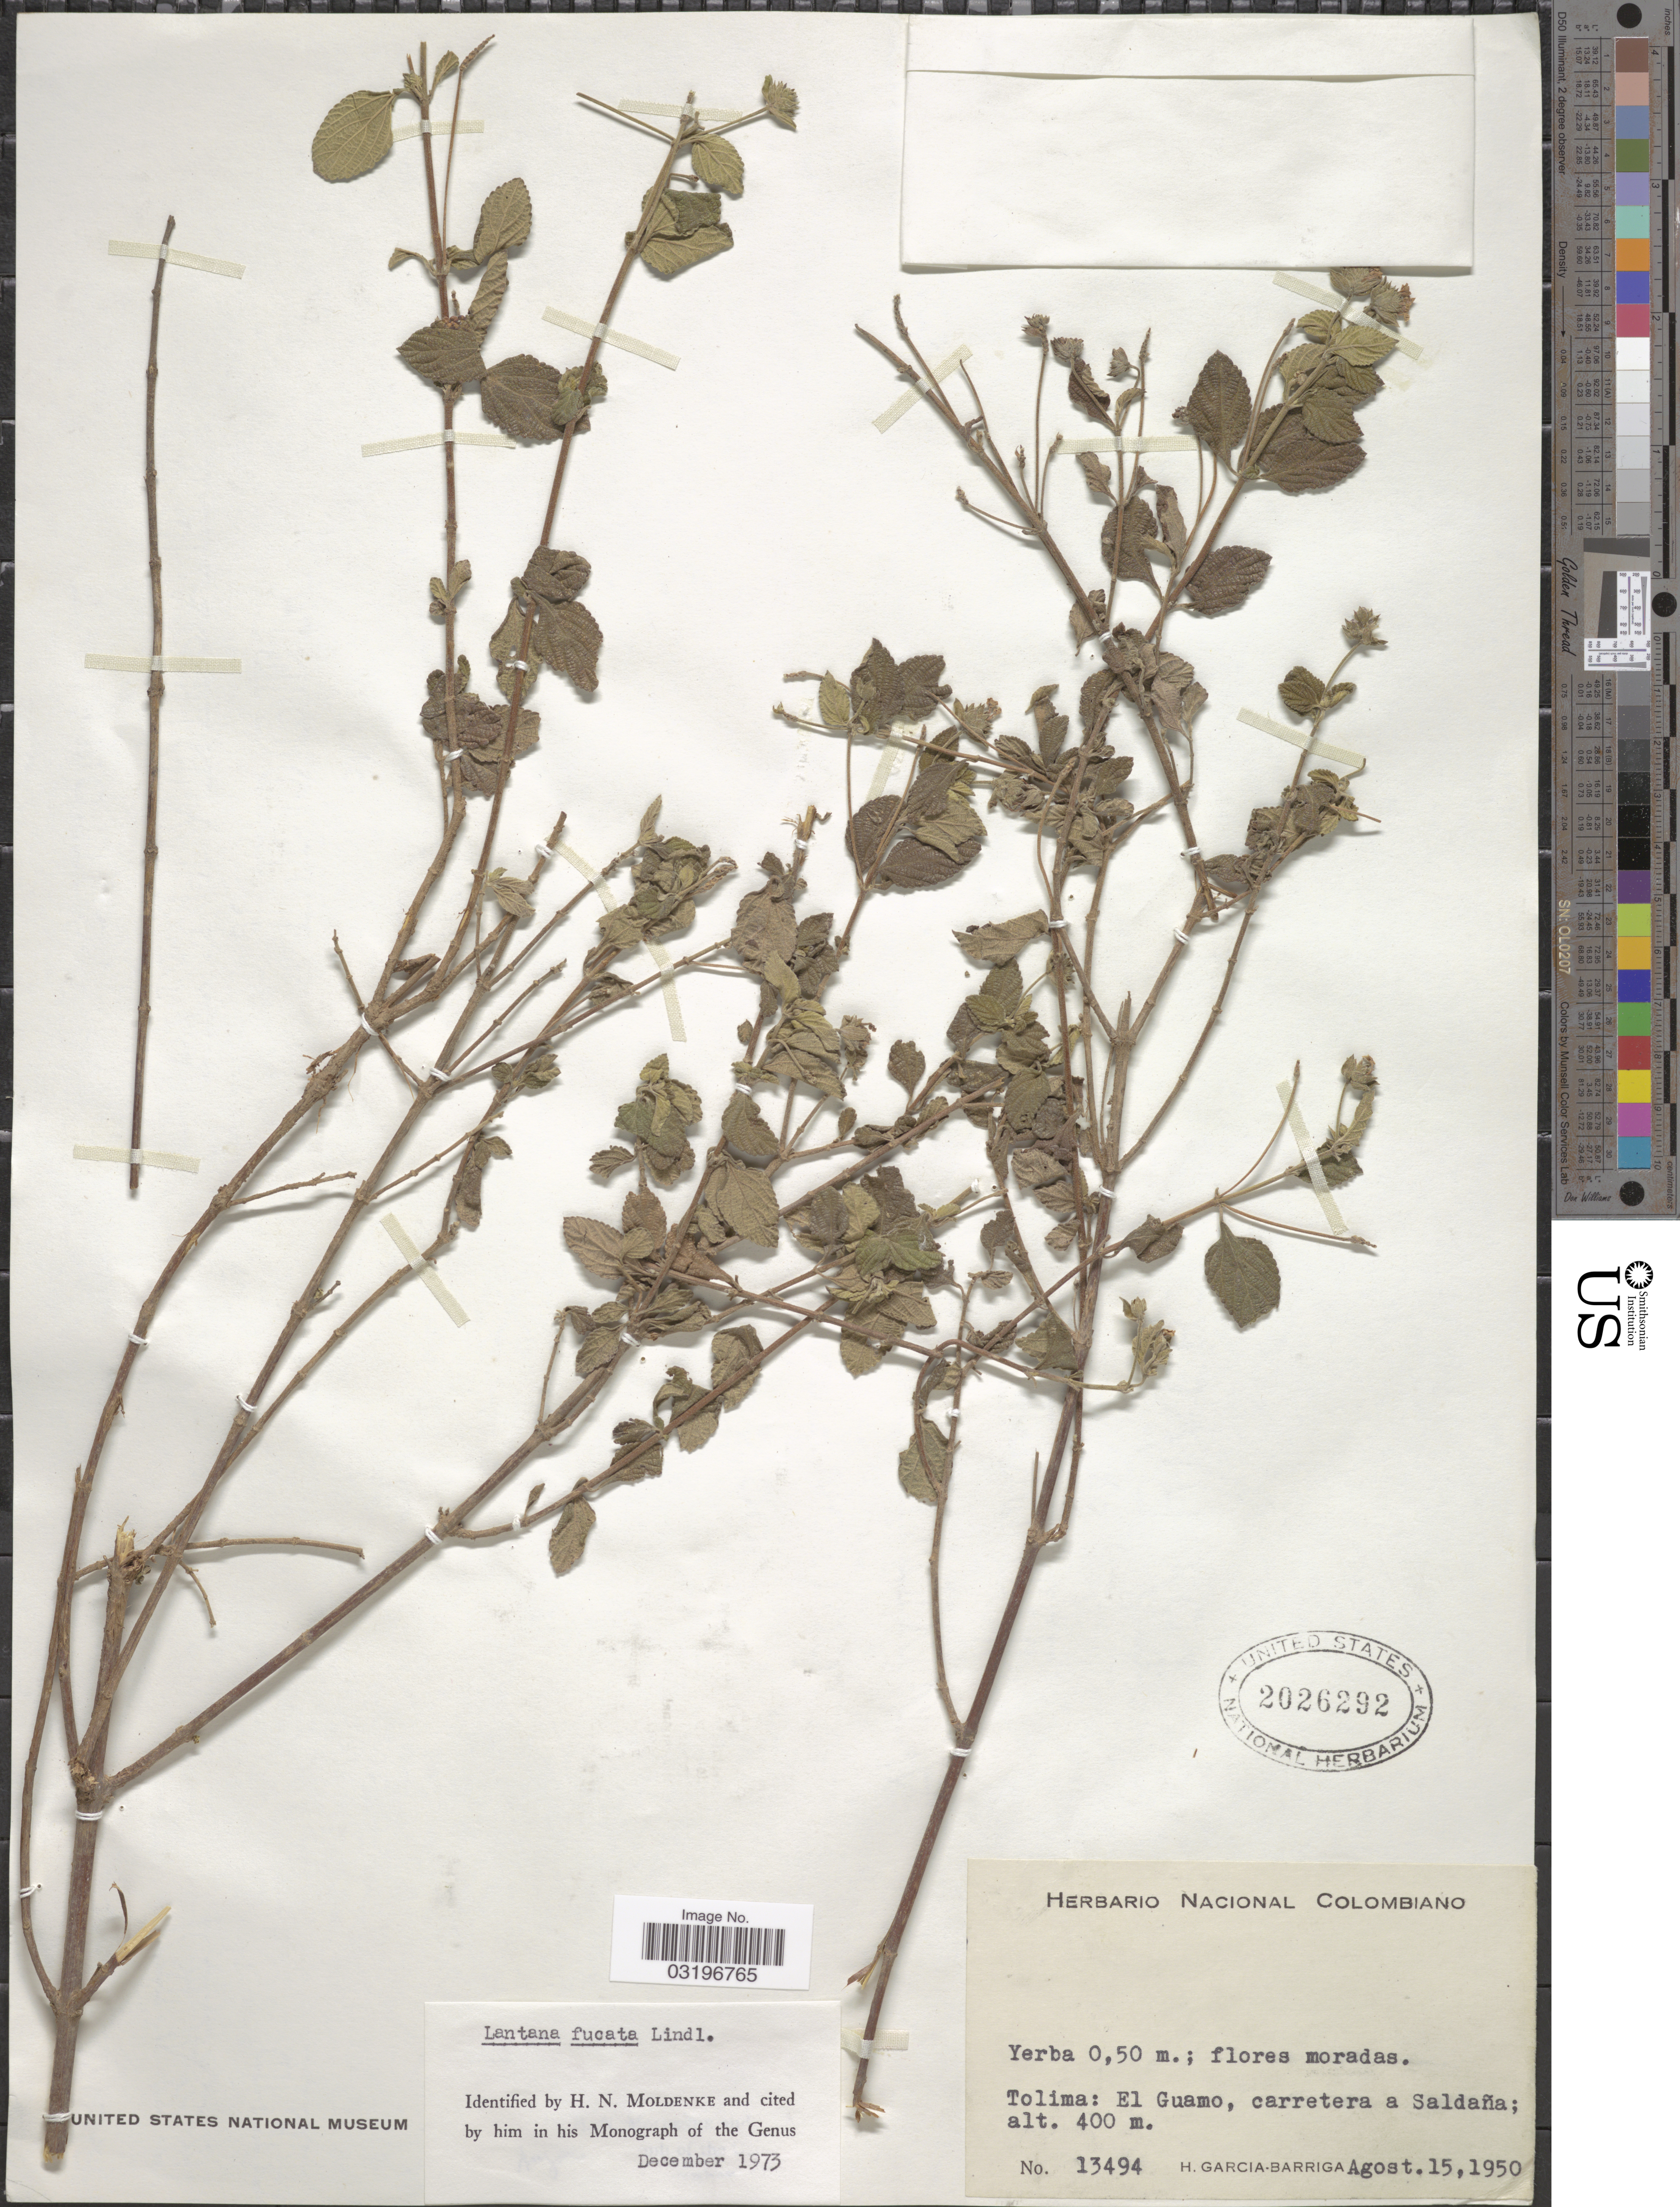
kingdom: Plantae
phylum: Tracheophyta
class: Magnoliopsida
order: Lamiales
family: Verbenaceae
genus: Lantana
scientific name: Lantana fucata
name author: Lindl.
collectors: H. García Barriga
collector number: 13494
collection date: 1950-08-15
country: Colombia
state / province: Tolima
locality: El Guamo, carretera a Saldaña.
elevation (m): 400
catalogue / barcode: US 2026292